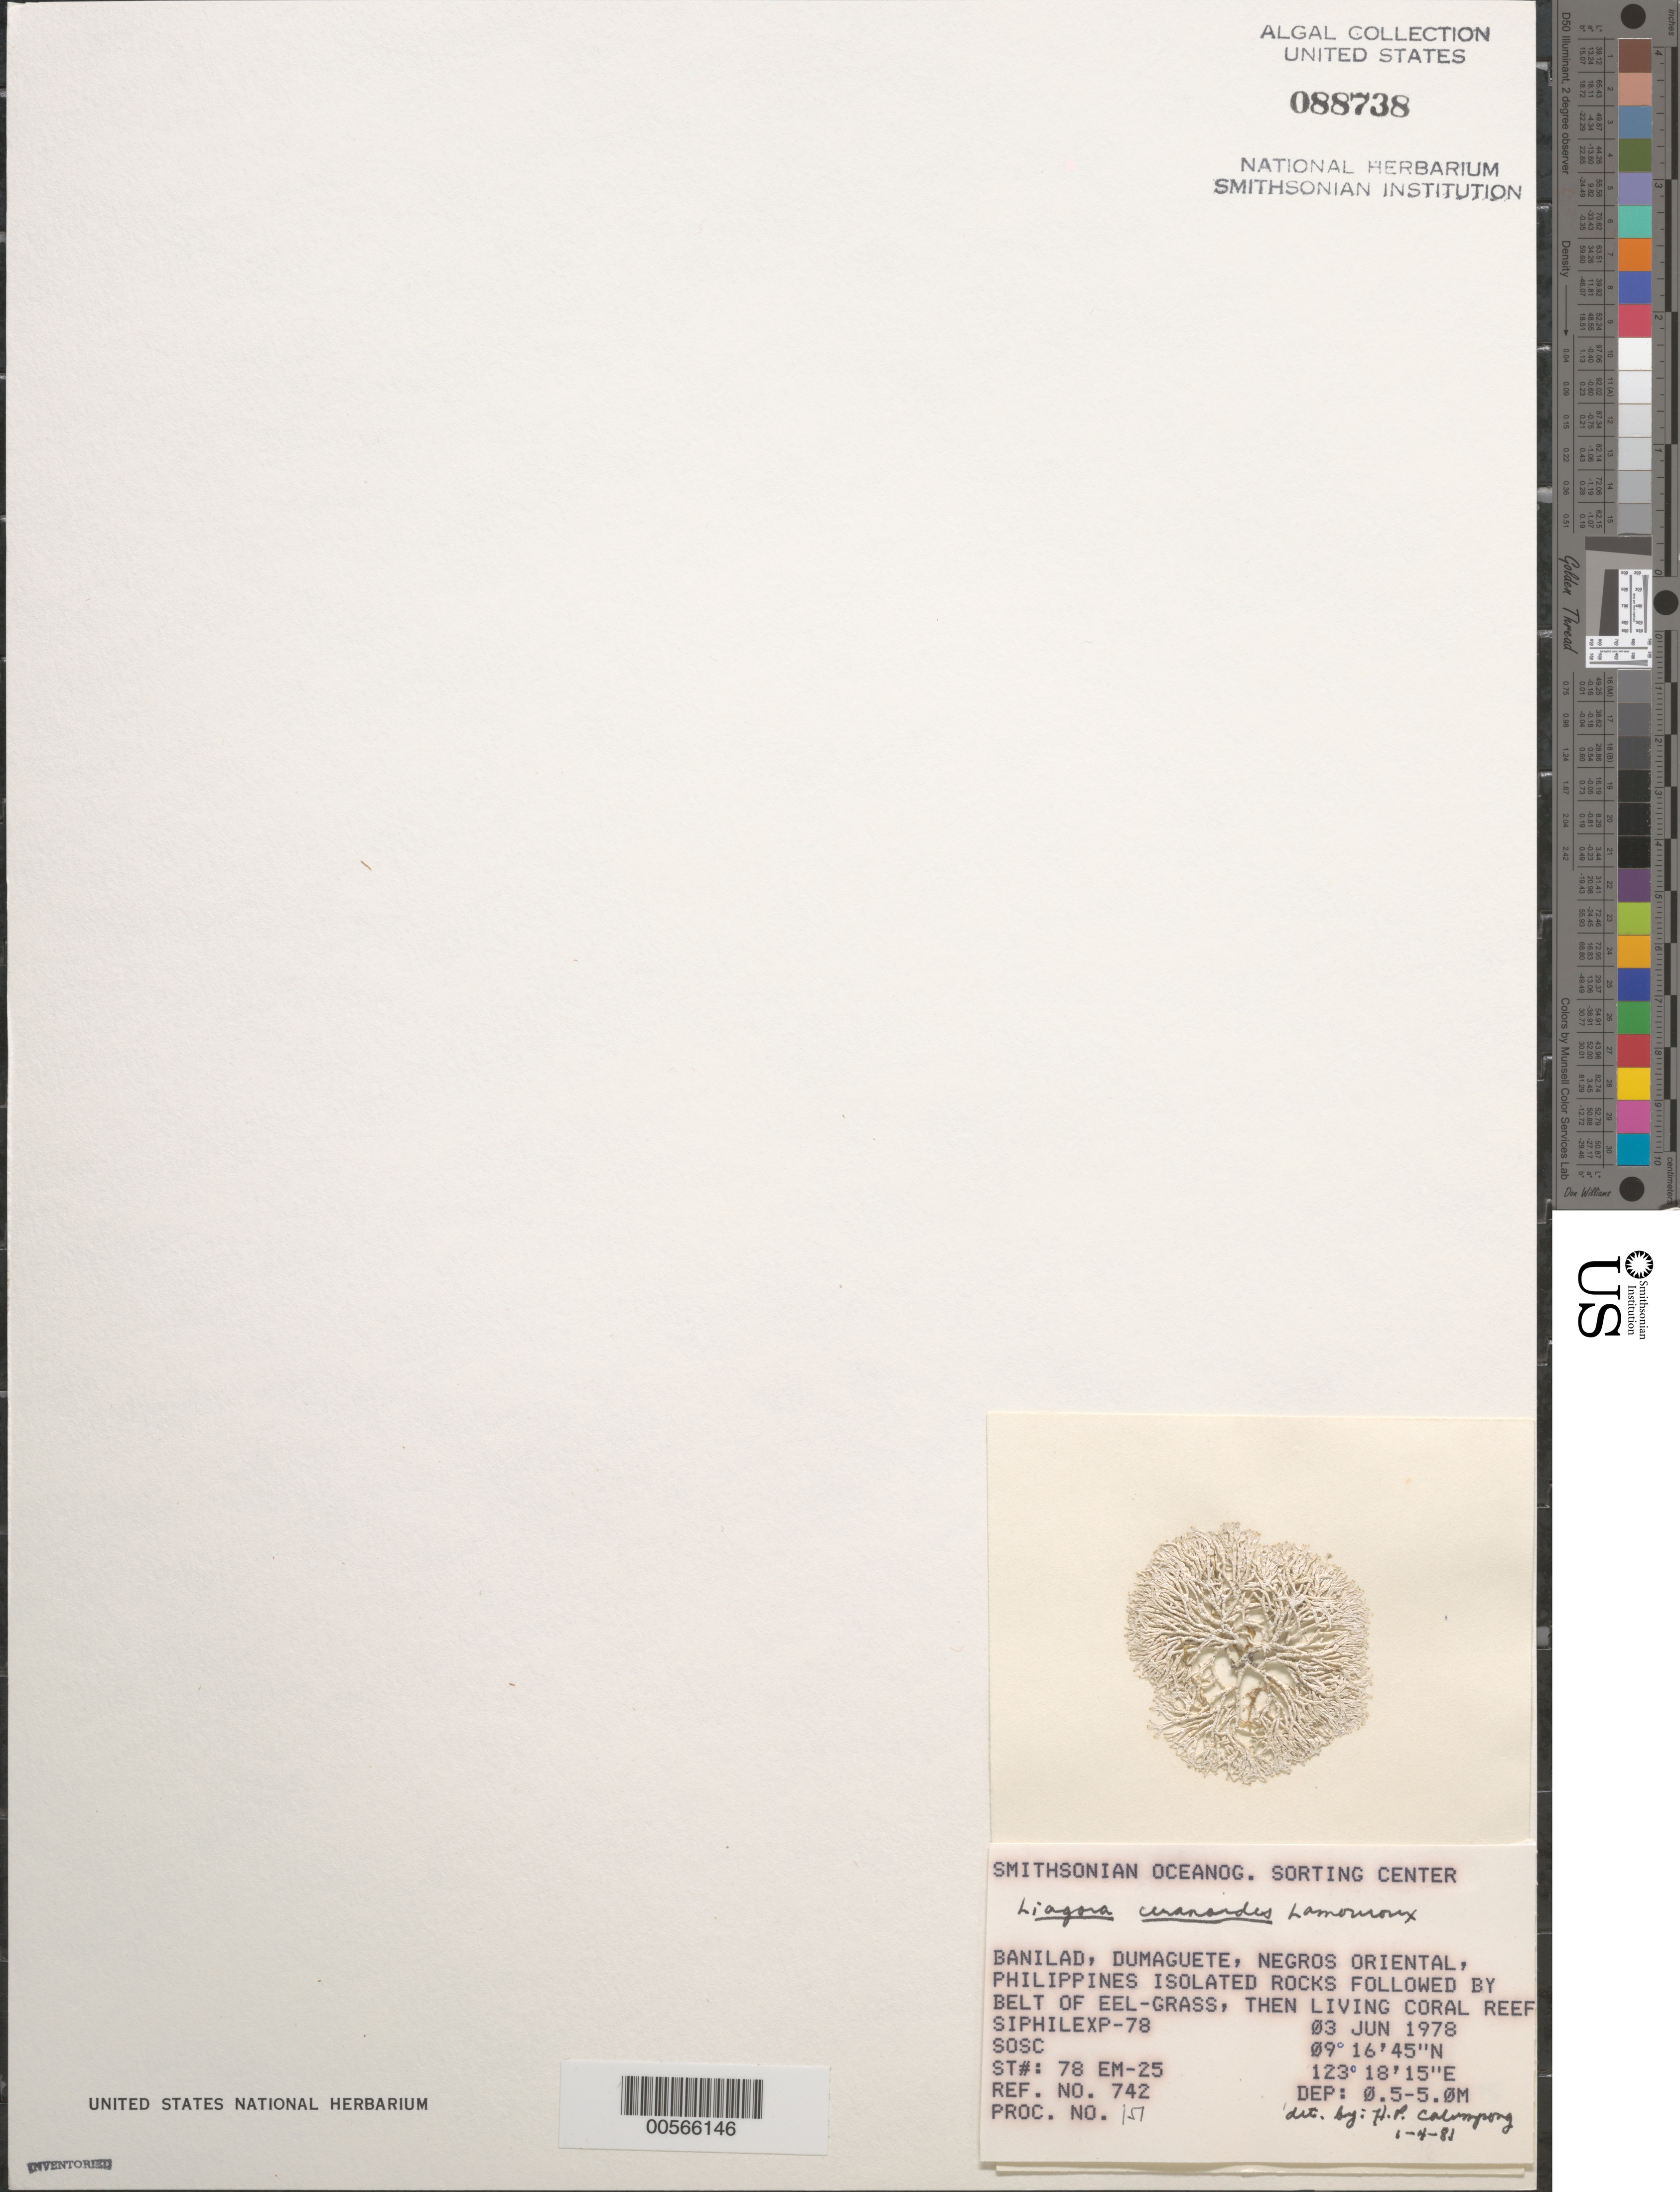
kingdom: Plantae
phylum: Rhodophyta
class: Florideophyceae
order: Nemaliales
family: Liagoraceae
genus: Liagora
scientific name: Liagora ceranoides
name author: J.V.Lamouroux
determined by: Calumpong, H. P.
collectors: SOSC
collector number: Station 78 Em-25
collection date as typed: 03 Jun 1978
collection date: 1978-06-03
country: Philippines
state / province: Central Visayas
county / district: Negros Oriental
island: Negros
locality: Banilad, Dumaguete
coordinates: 09 16'45"N, 123 18'15"E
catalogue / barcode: US 88738